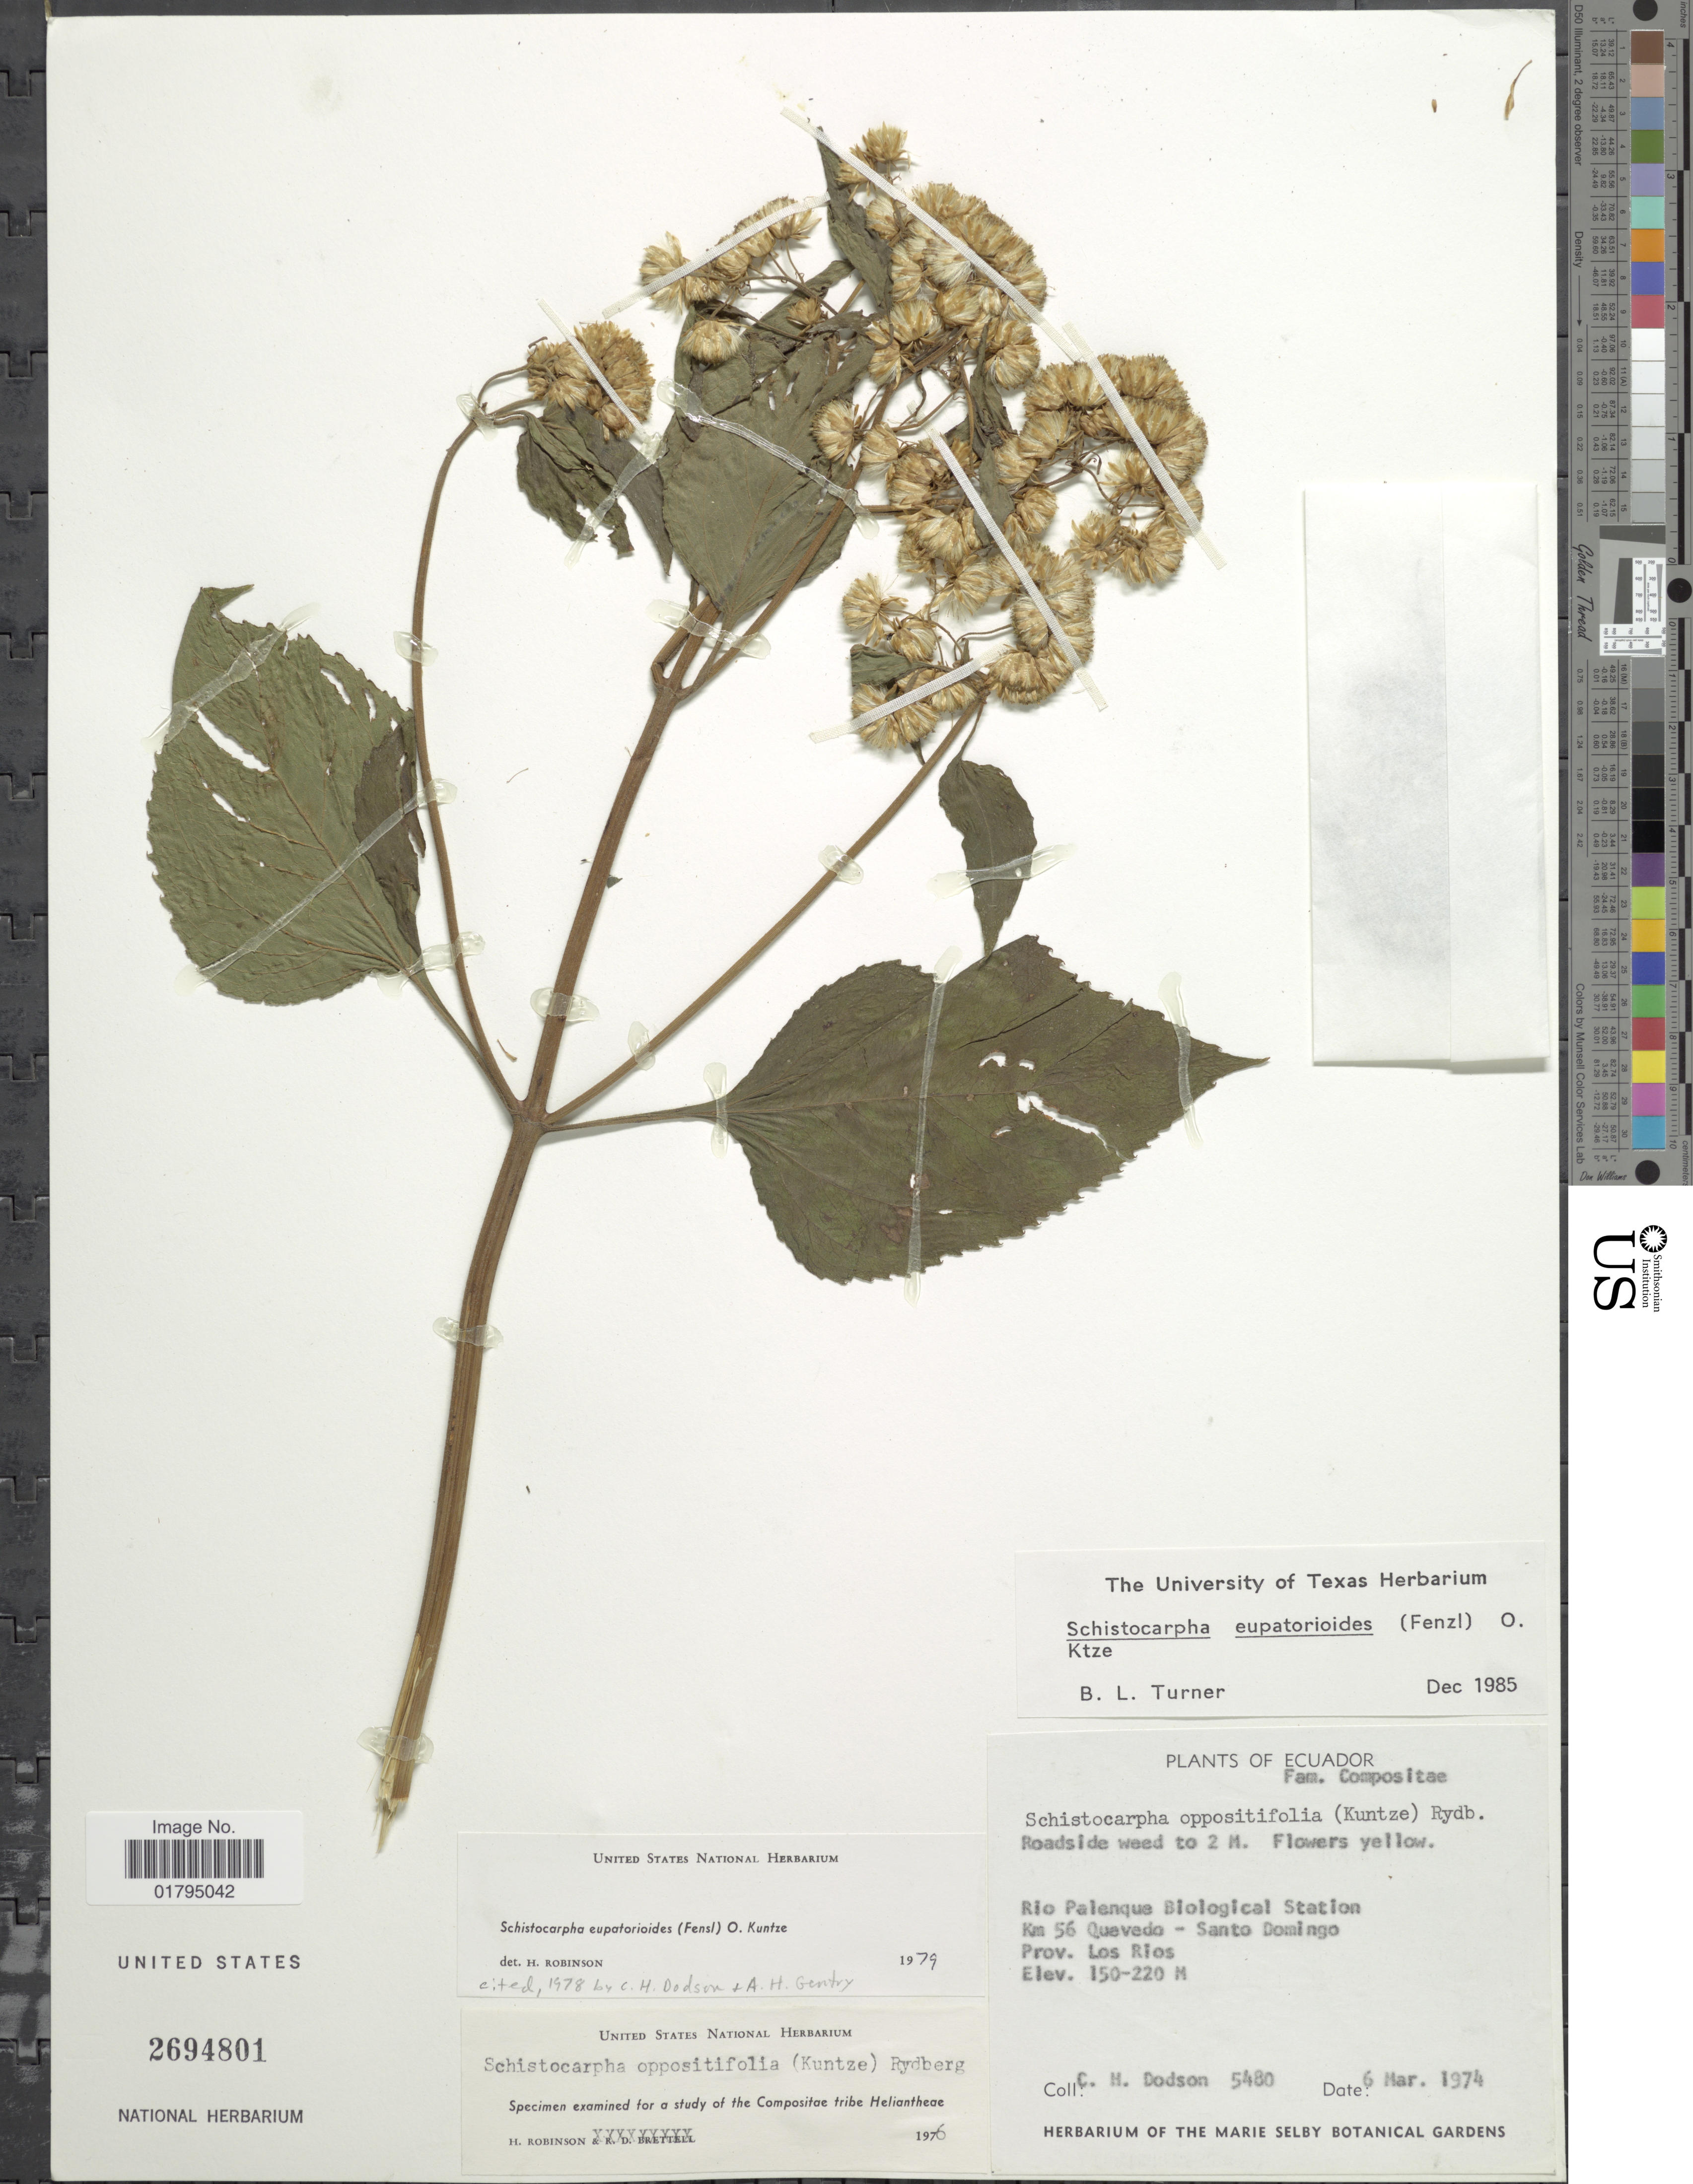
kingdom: Plantae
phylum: Tracheophyta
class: Magnoliopsida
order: Asterales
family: Asteraceae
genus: Schistocarpha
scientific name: Schistocarpha eupatorioides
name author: (Fenzl) Kuntze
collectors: C. H. Dodson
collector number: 5480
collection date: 1974-03-06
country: Ecuador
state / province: Los Ríos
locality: Rio Palenque Biological Station Km 56 Quevedo - Santo Domingo.Prov. Los Rios.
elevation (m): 150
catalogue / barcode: US 2694801